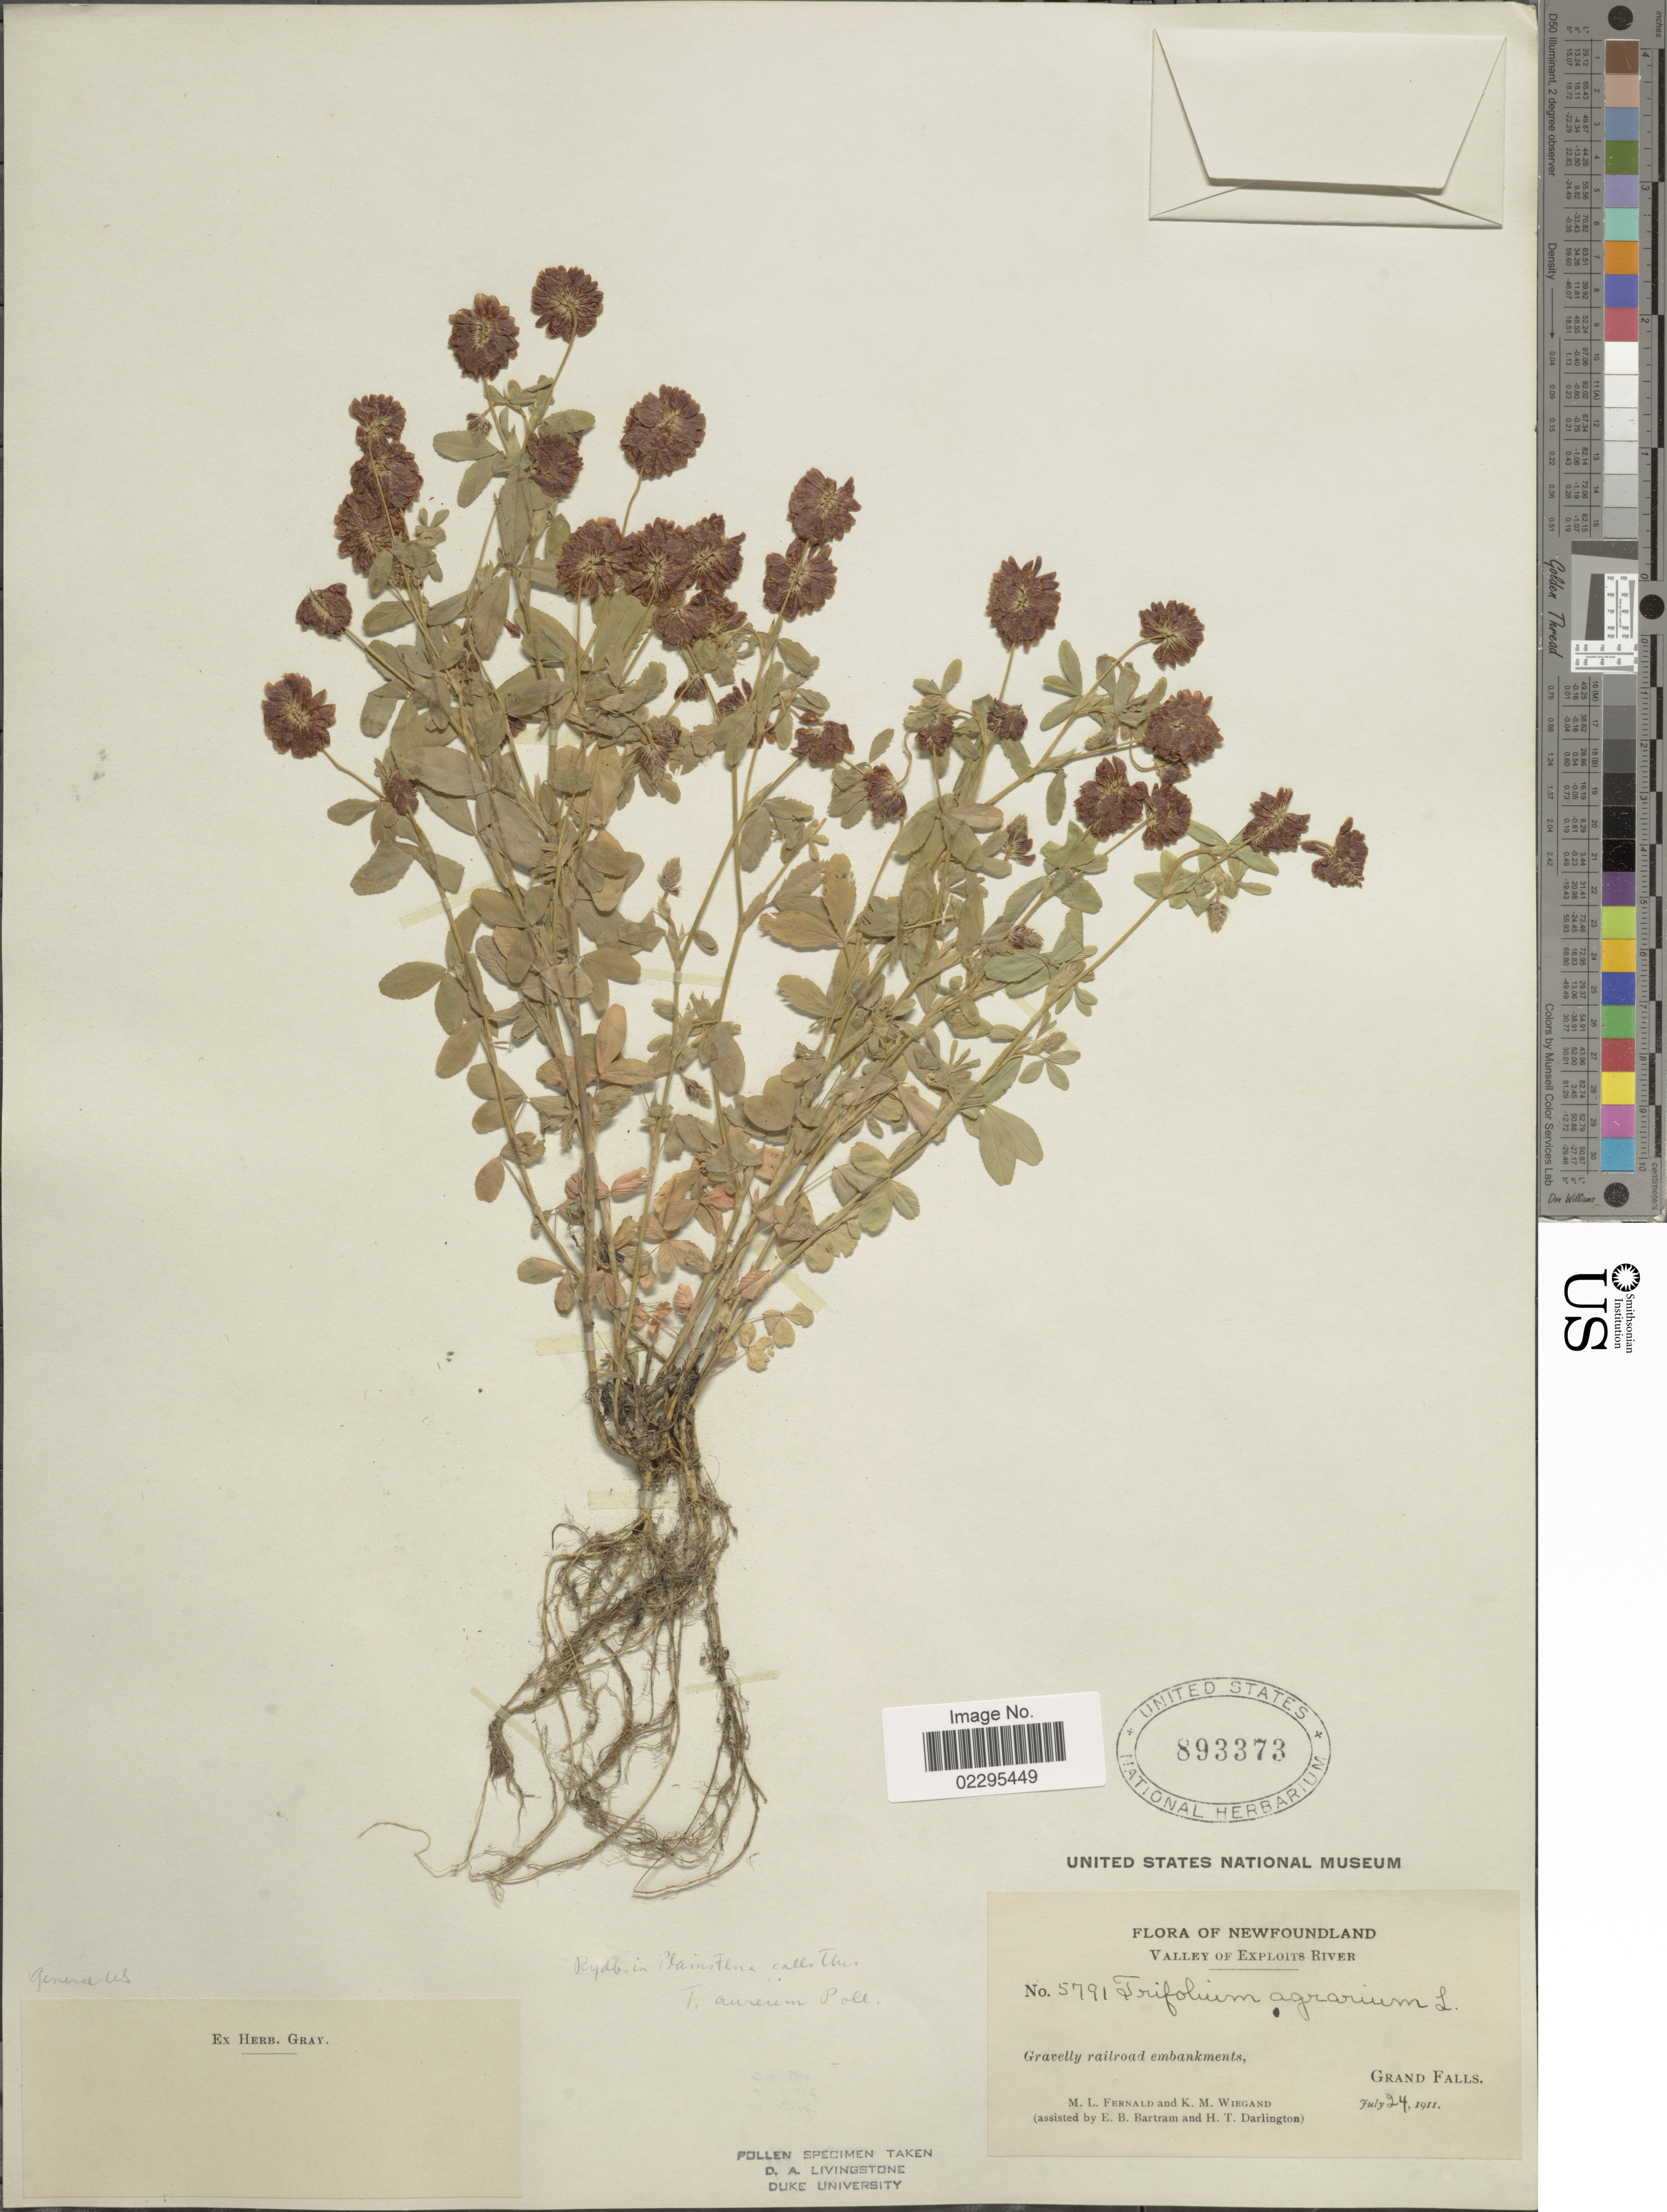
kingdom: Plantae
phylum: Tracheophyta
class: Magnoliopsida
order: Fabales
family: Fabaceae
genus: Trifolium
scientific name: Trifolium agrarium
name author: L.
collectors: M. L. Fernald, K. M. Wiegand, E. B. Bartram & H. Darlington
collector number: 5791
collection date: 1911-07-24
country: Canada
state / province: Newfoundland and Labrador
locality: Valley of Exploits River. Grand Falls.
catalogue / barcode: US 893373